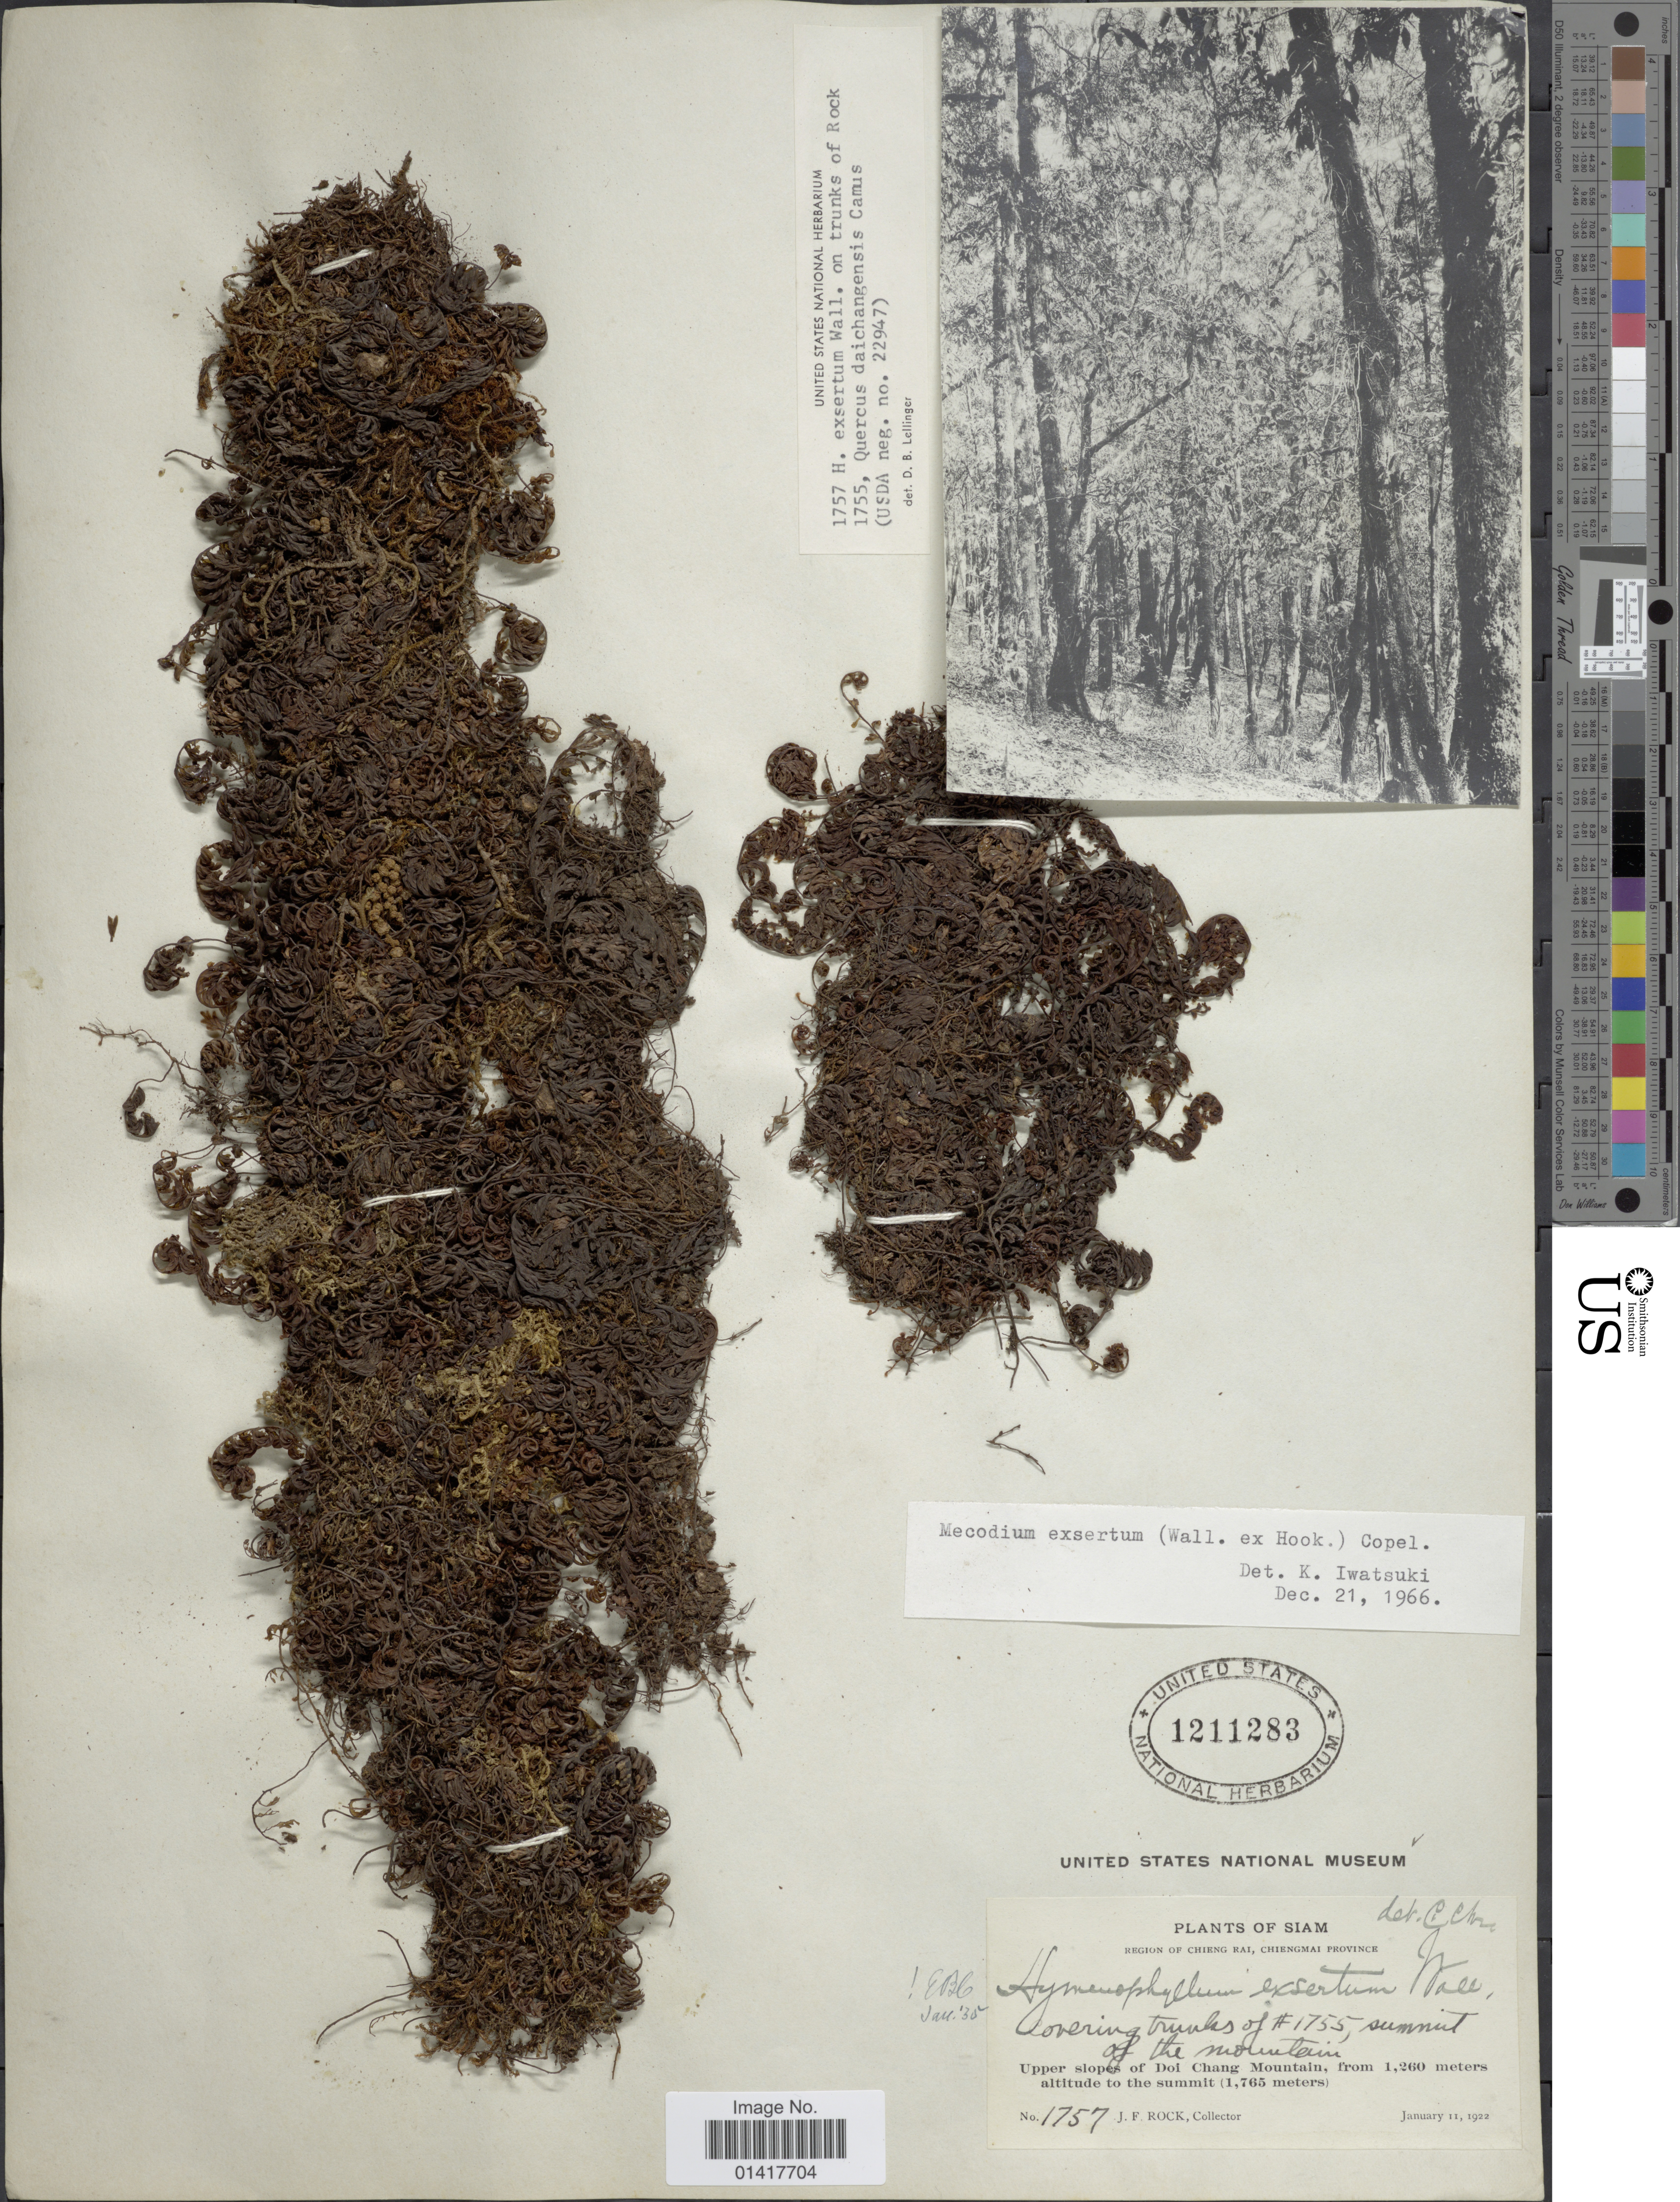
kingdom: Plantae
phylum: Tracheophyta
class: Polypodiopsida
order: Hymenophyllales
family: Hymenophyllaceae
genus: Hymenophyllum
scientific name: Hymenophyllum exsertum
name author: Wall. ex Hook.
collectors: J. Rock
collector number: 1757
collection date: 1922-01-11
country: Thailand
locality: Region of Chieng Rai, Chiengmai Province. Upper slope of Doi Chang Mountain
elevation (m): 1260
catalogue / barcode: US 1211283